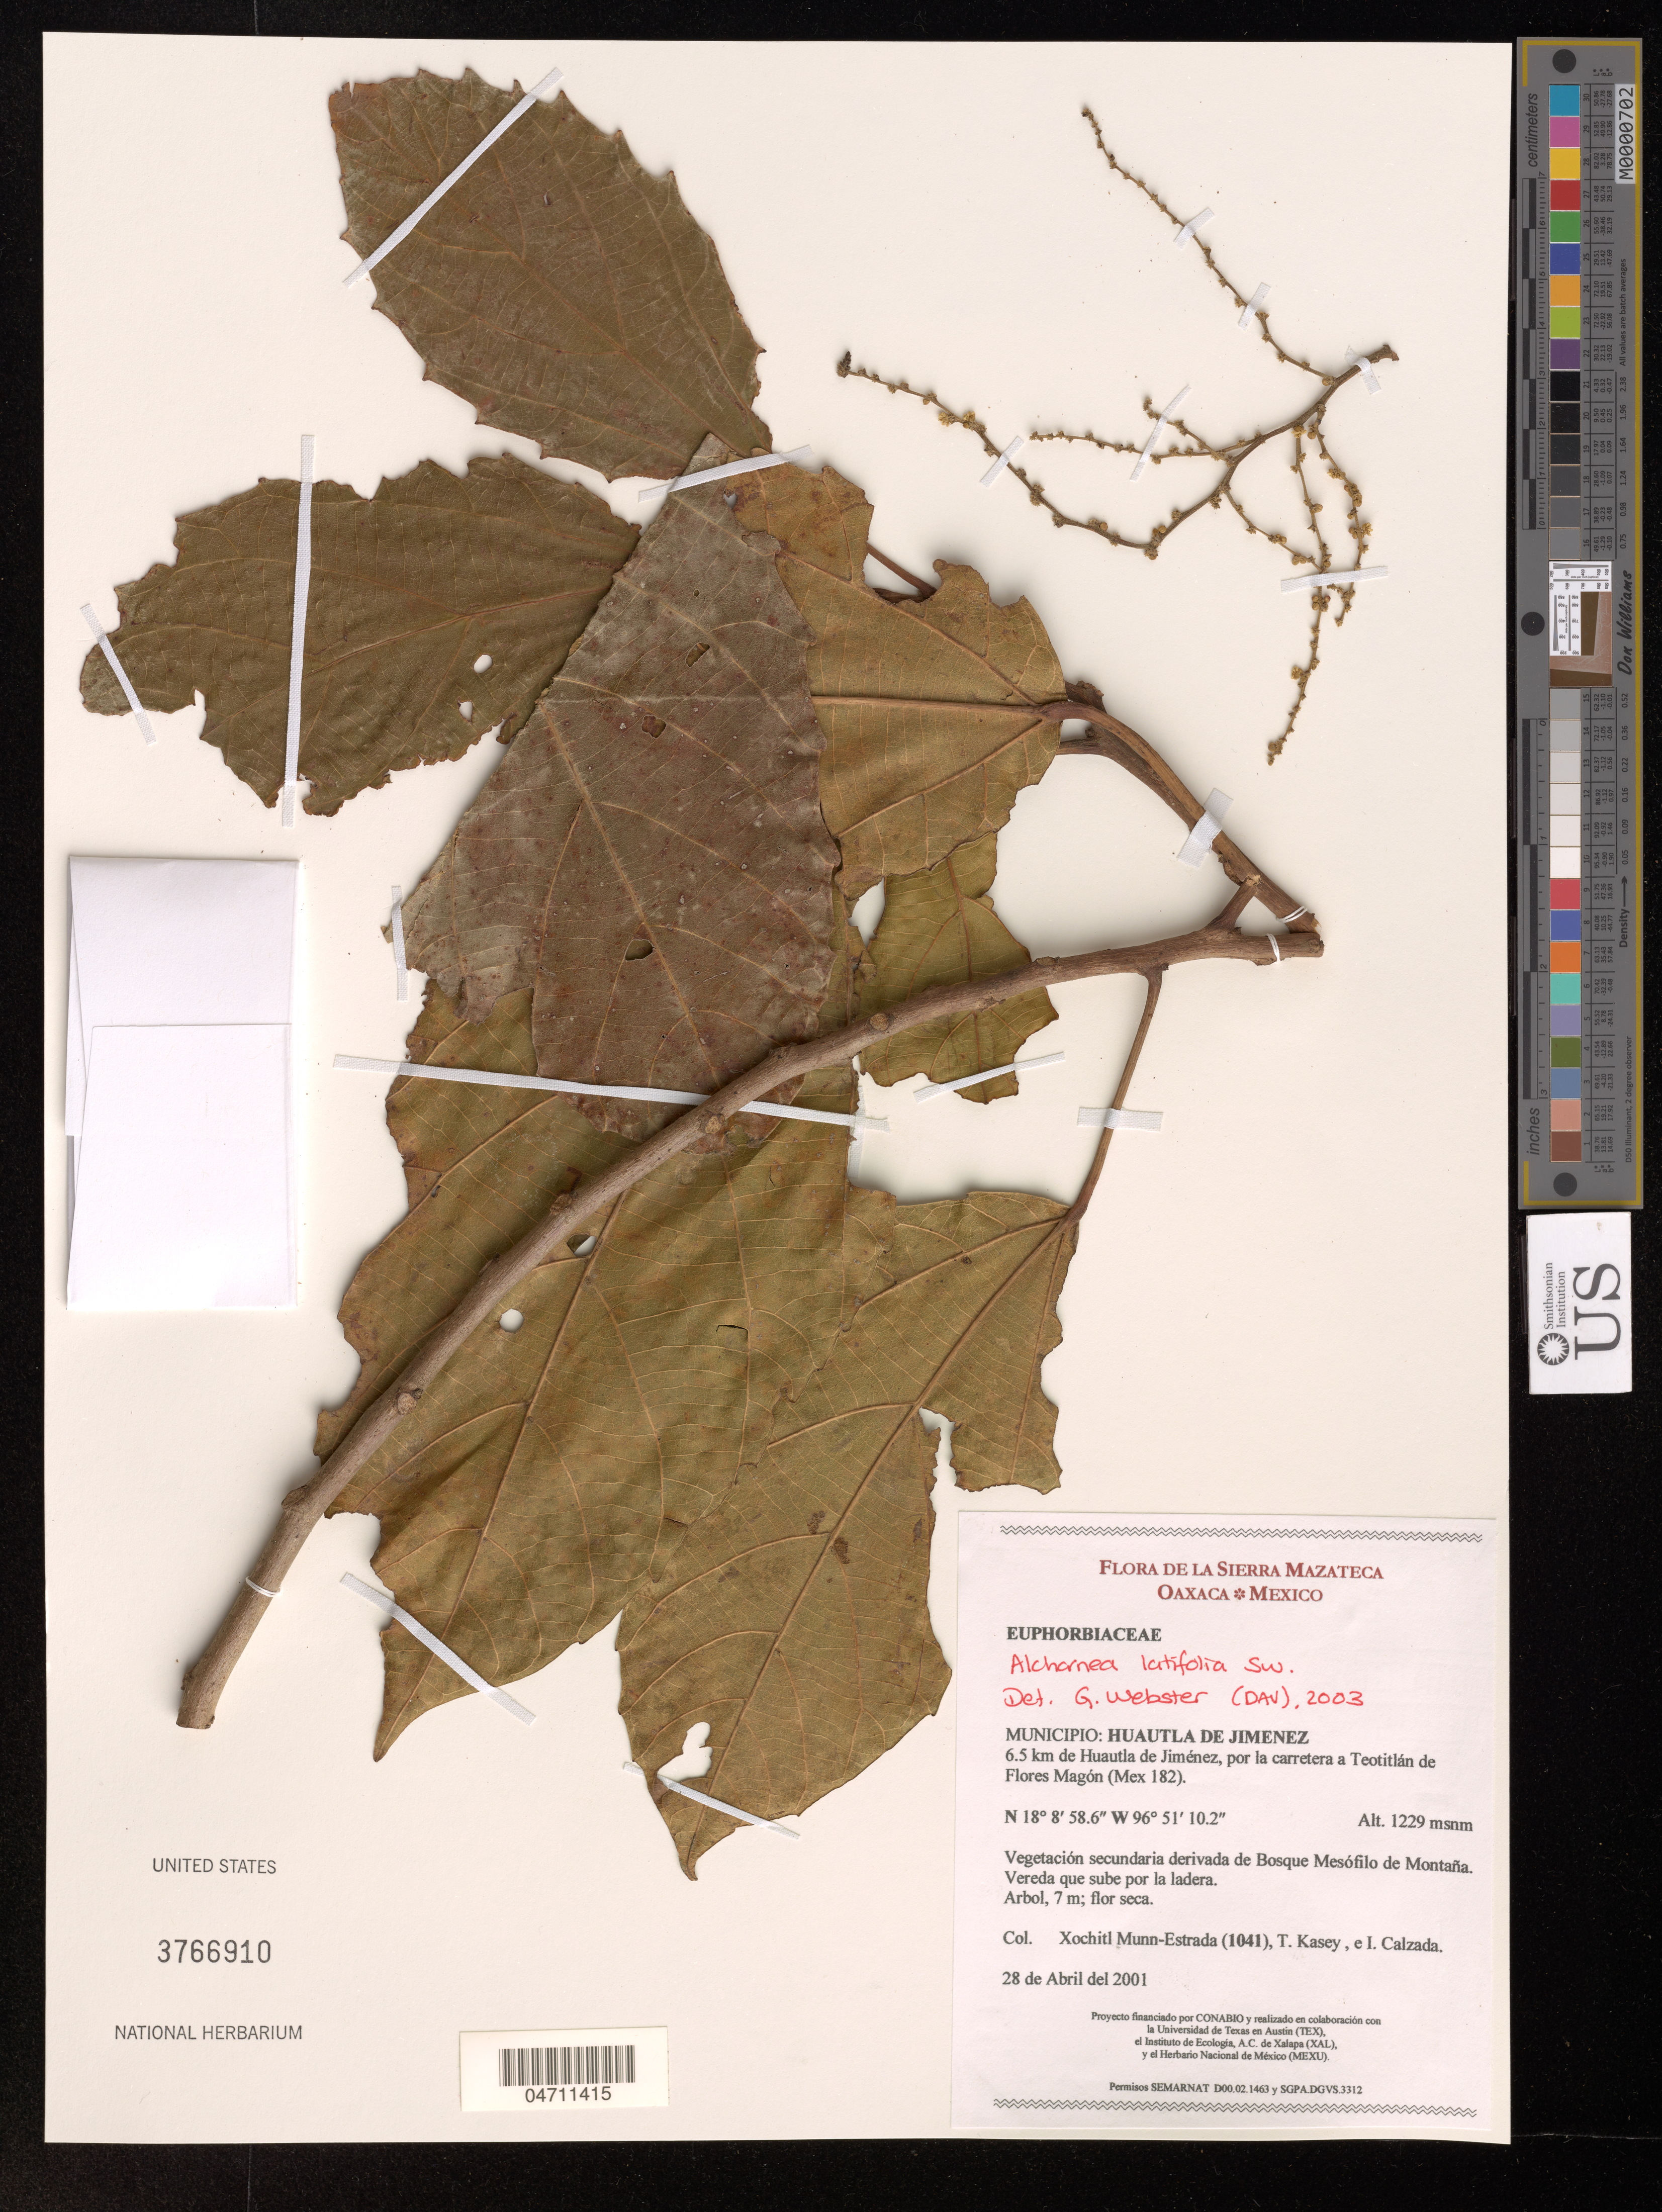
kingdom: Plantae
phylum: Tracheophyta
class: Magnoliopsida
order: Malpighiales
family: Euphorbiaceae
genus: Alchornea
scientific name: Alchornea latifolia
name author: Sw.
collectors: X. Munn-Estrada, T. Kasey & I. Calzada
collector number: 1041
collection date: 2001-04-28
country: Mexico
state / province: Oaxaca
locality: La Sierra Mazateca. Huautla de Jimenez. 6.5 km de Huautla de Jiménez, por la carretera a Teotitlán de Flores Magón (Mex 182).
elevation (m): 1229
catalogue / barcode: US 3766910